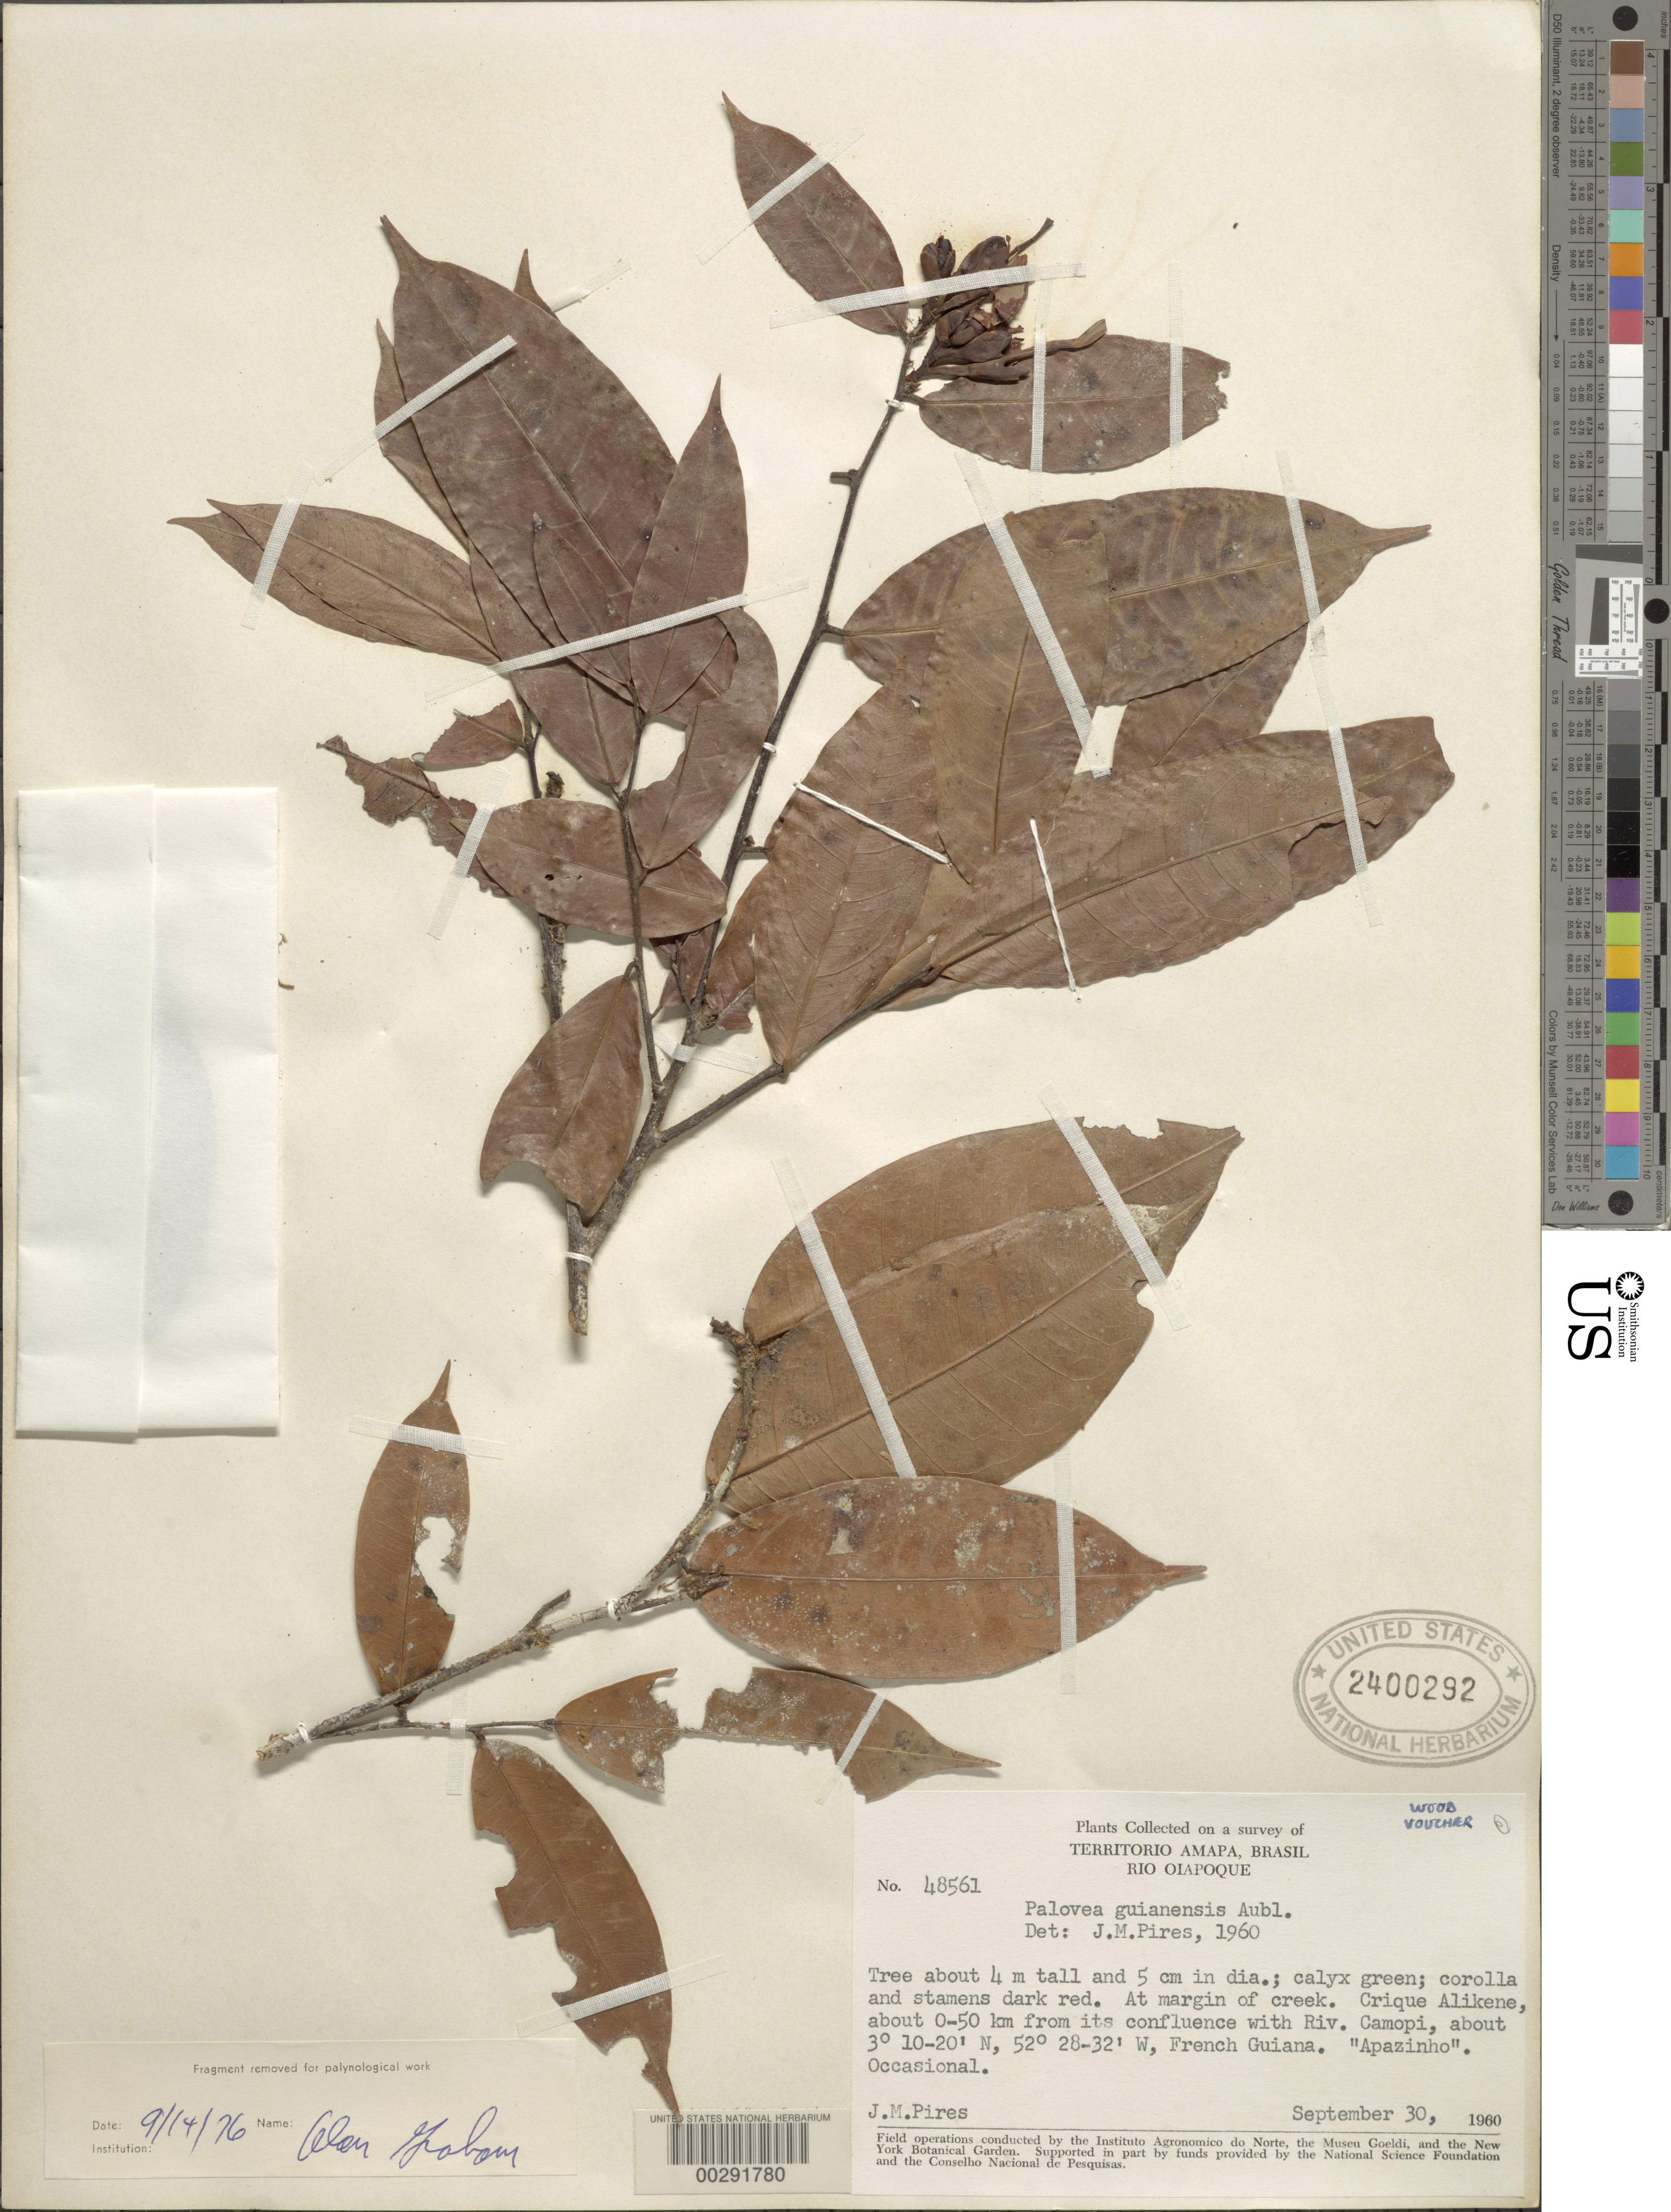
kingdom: Plantae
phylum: Tracheophyta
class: Magnoliopsida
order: Fabales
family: Fabaceae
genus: Paloue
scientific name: Paloue guianensis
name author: Aubl.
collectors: J. M. Pires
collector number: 48561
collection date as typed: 30 Sep 1960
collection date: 1960-09-30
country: French Guiana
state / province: Cayenne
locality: Crique alikene, about 0-50 km from its confluence with river camopi. [former arrondissement of inini.]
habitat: At margin of creek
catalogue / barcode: US 2400292